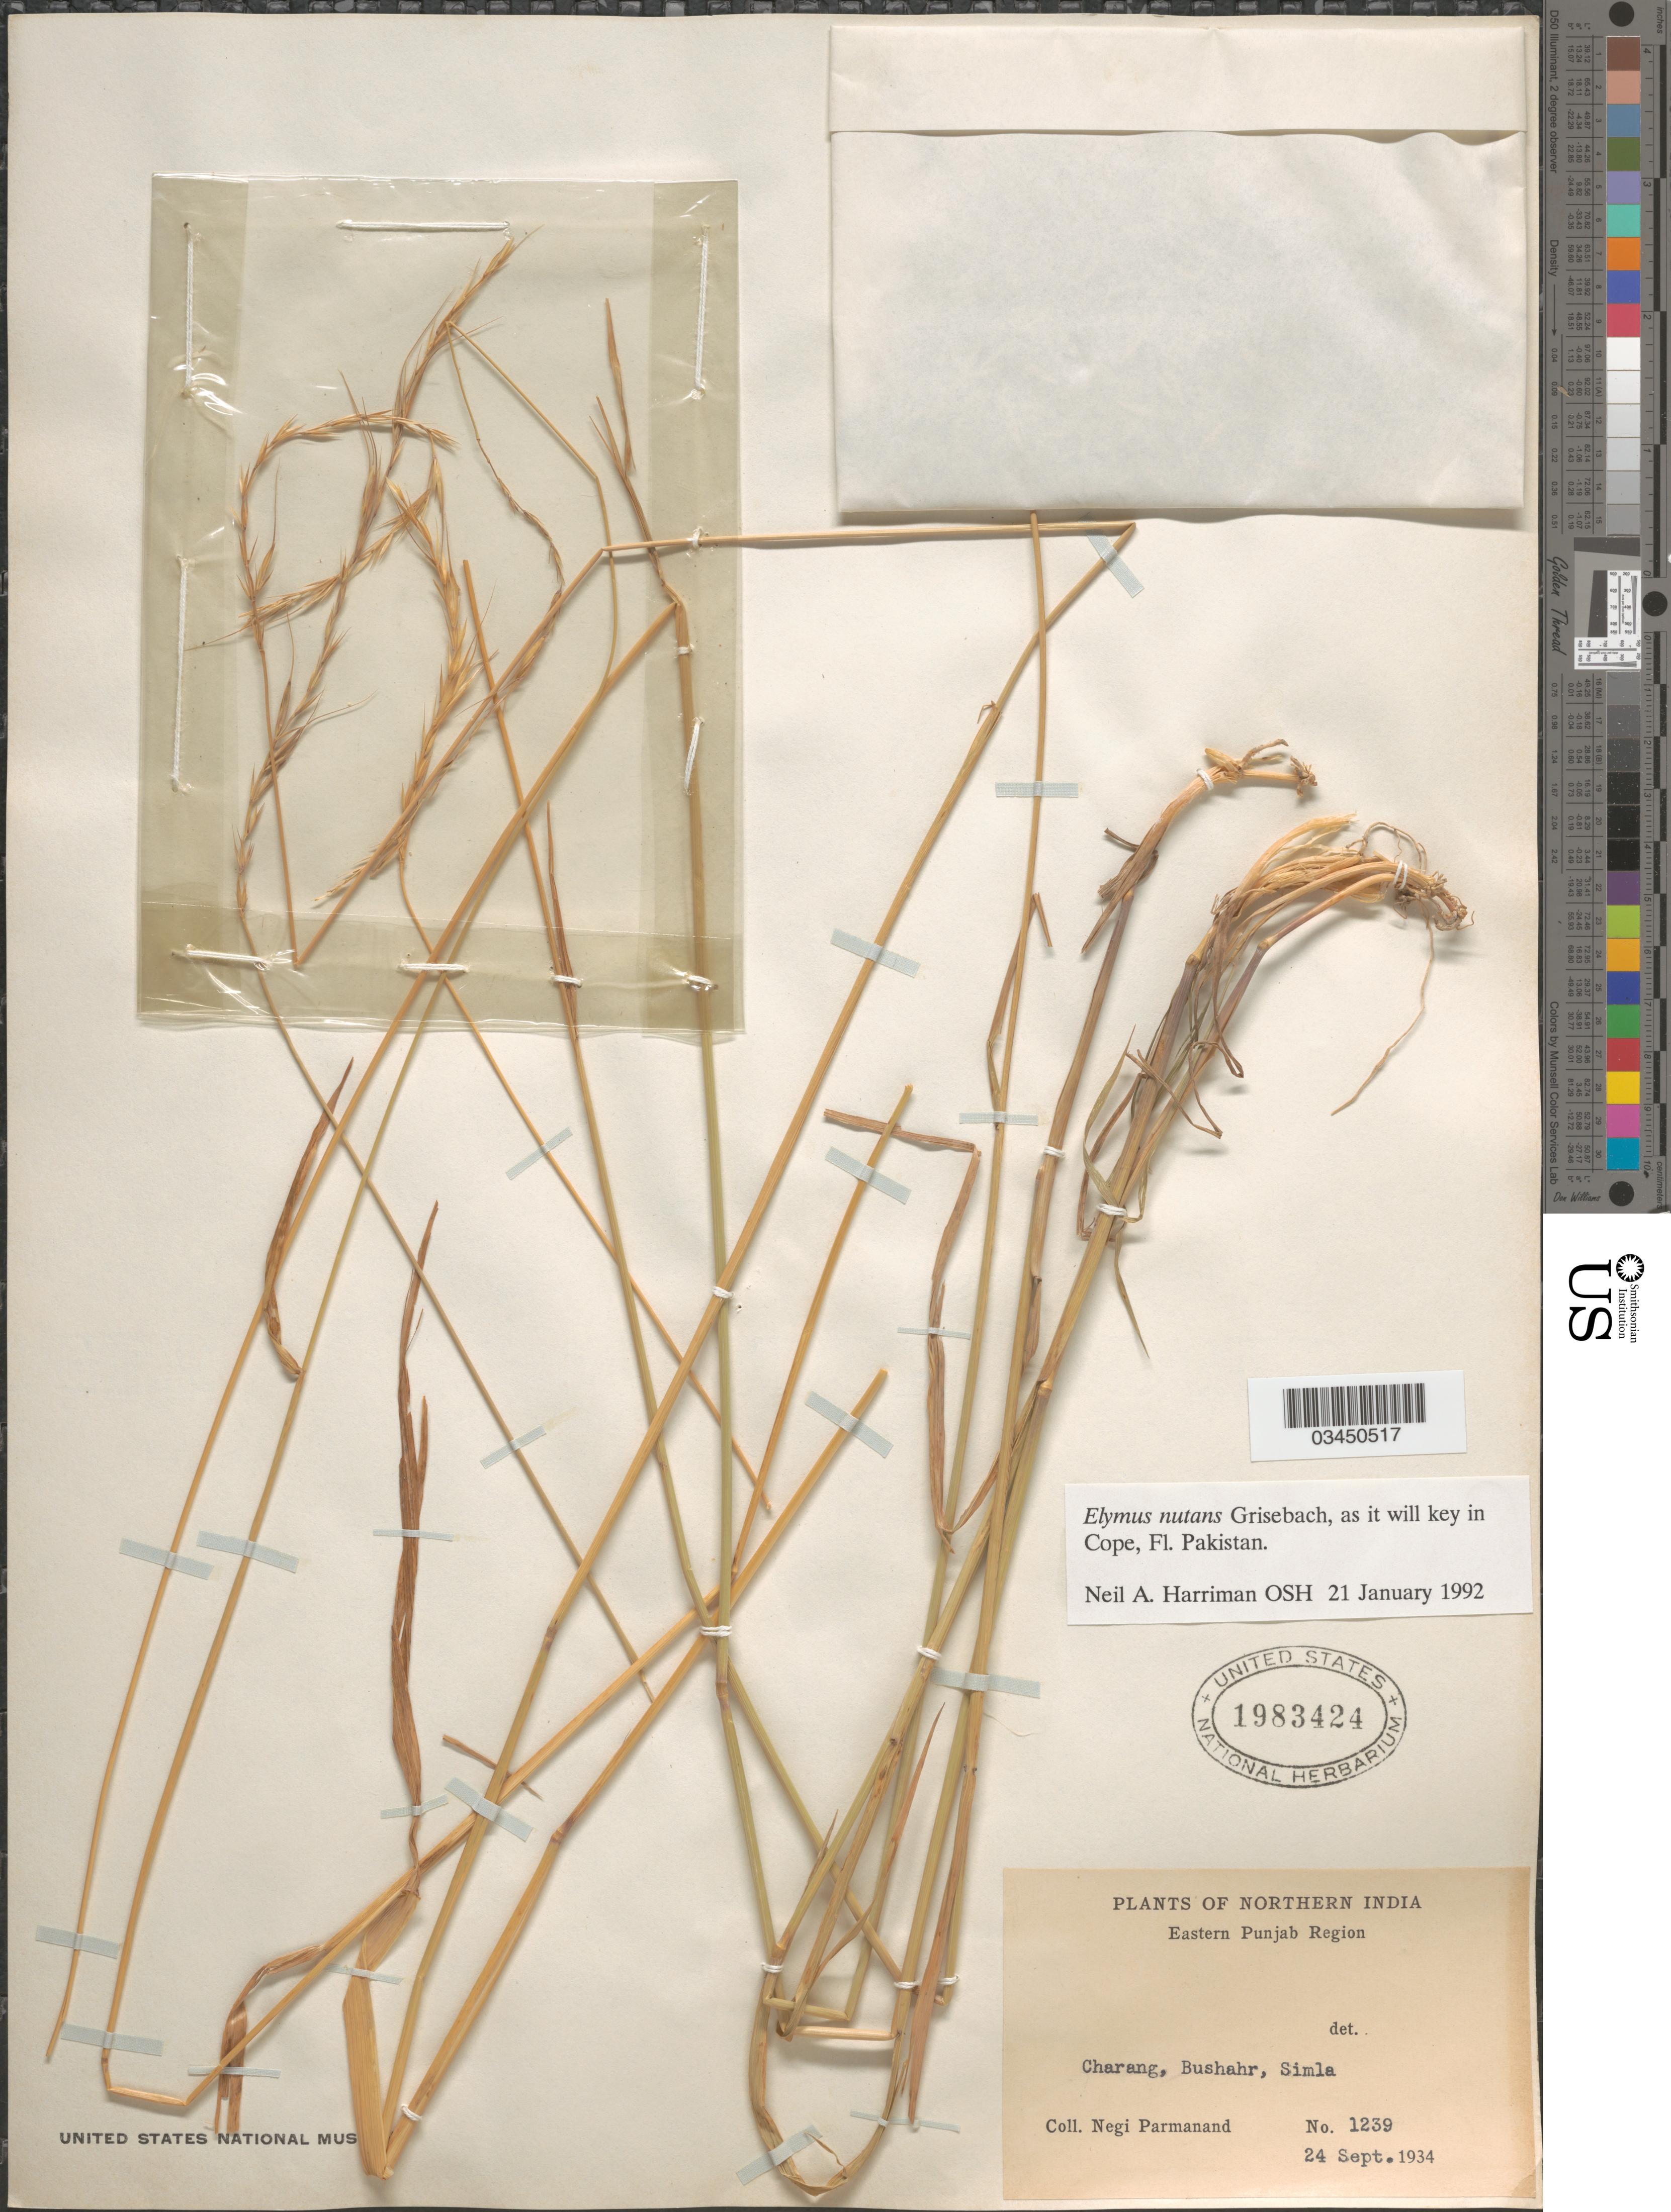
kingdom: Plantae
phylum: Tracheophyta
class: Liliopsida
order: Poales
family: Poaceae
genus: Elymus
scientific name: Elymus nutans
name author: Griseb.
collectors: N. Parmanand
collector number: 1239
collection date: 1934-09-24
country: India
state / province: Himachal Pradesh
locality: Northern India. Eastern Punjab Region. Charang, Bushahr, Simla.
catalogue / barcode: US 1983424